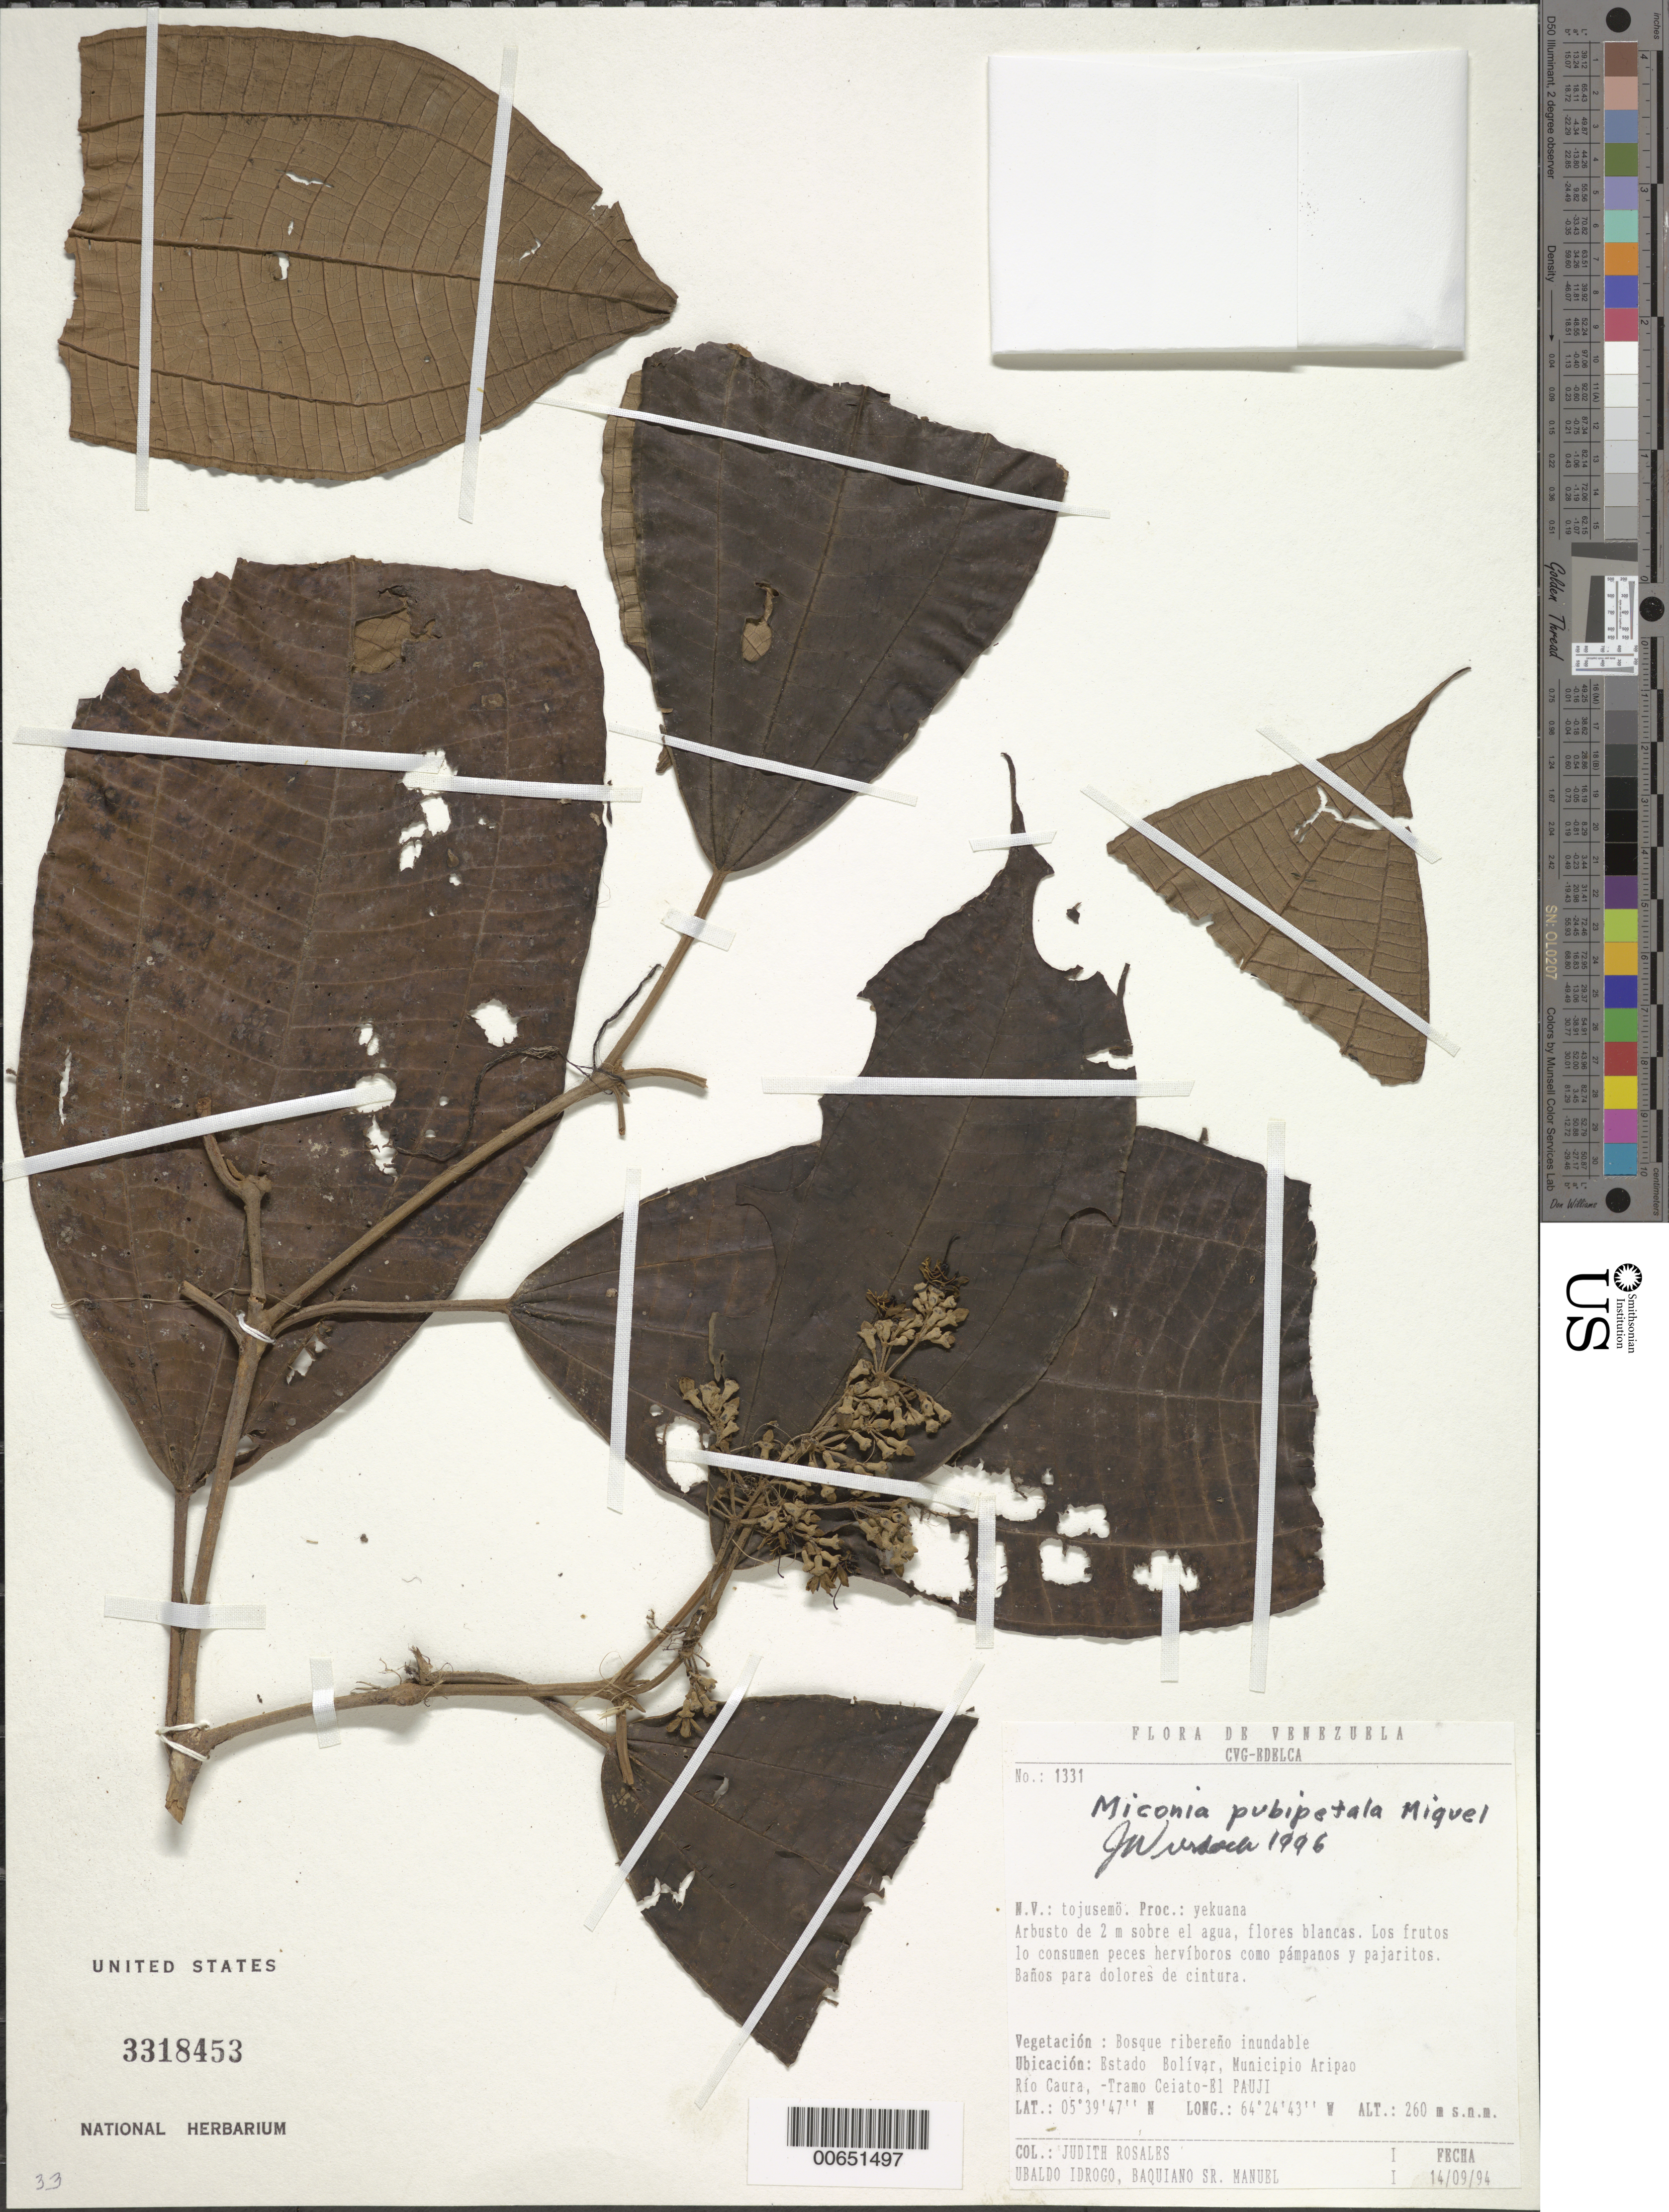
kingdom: Plantae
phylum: Tracheophyta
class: Magnoliopsida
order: Myrtales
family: Melastomataceae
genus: Miconia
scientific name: Miconia pubipetala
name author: Miq.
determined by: Wurdack, John J., (US), US (UNITED STATES)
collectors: J. Rosales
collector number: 1331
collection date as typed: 14-Sep-94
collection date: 1994-09-14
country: Venezuela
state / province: Bolívar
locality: Mun. Aripao, Río Caura, Tramo Ceiato-El Pauji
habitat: Inundated riverine forest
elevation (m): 260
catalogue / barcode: US 3318453